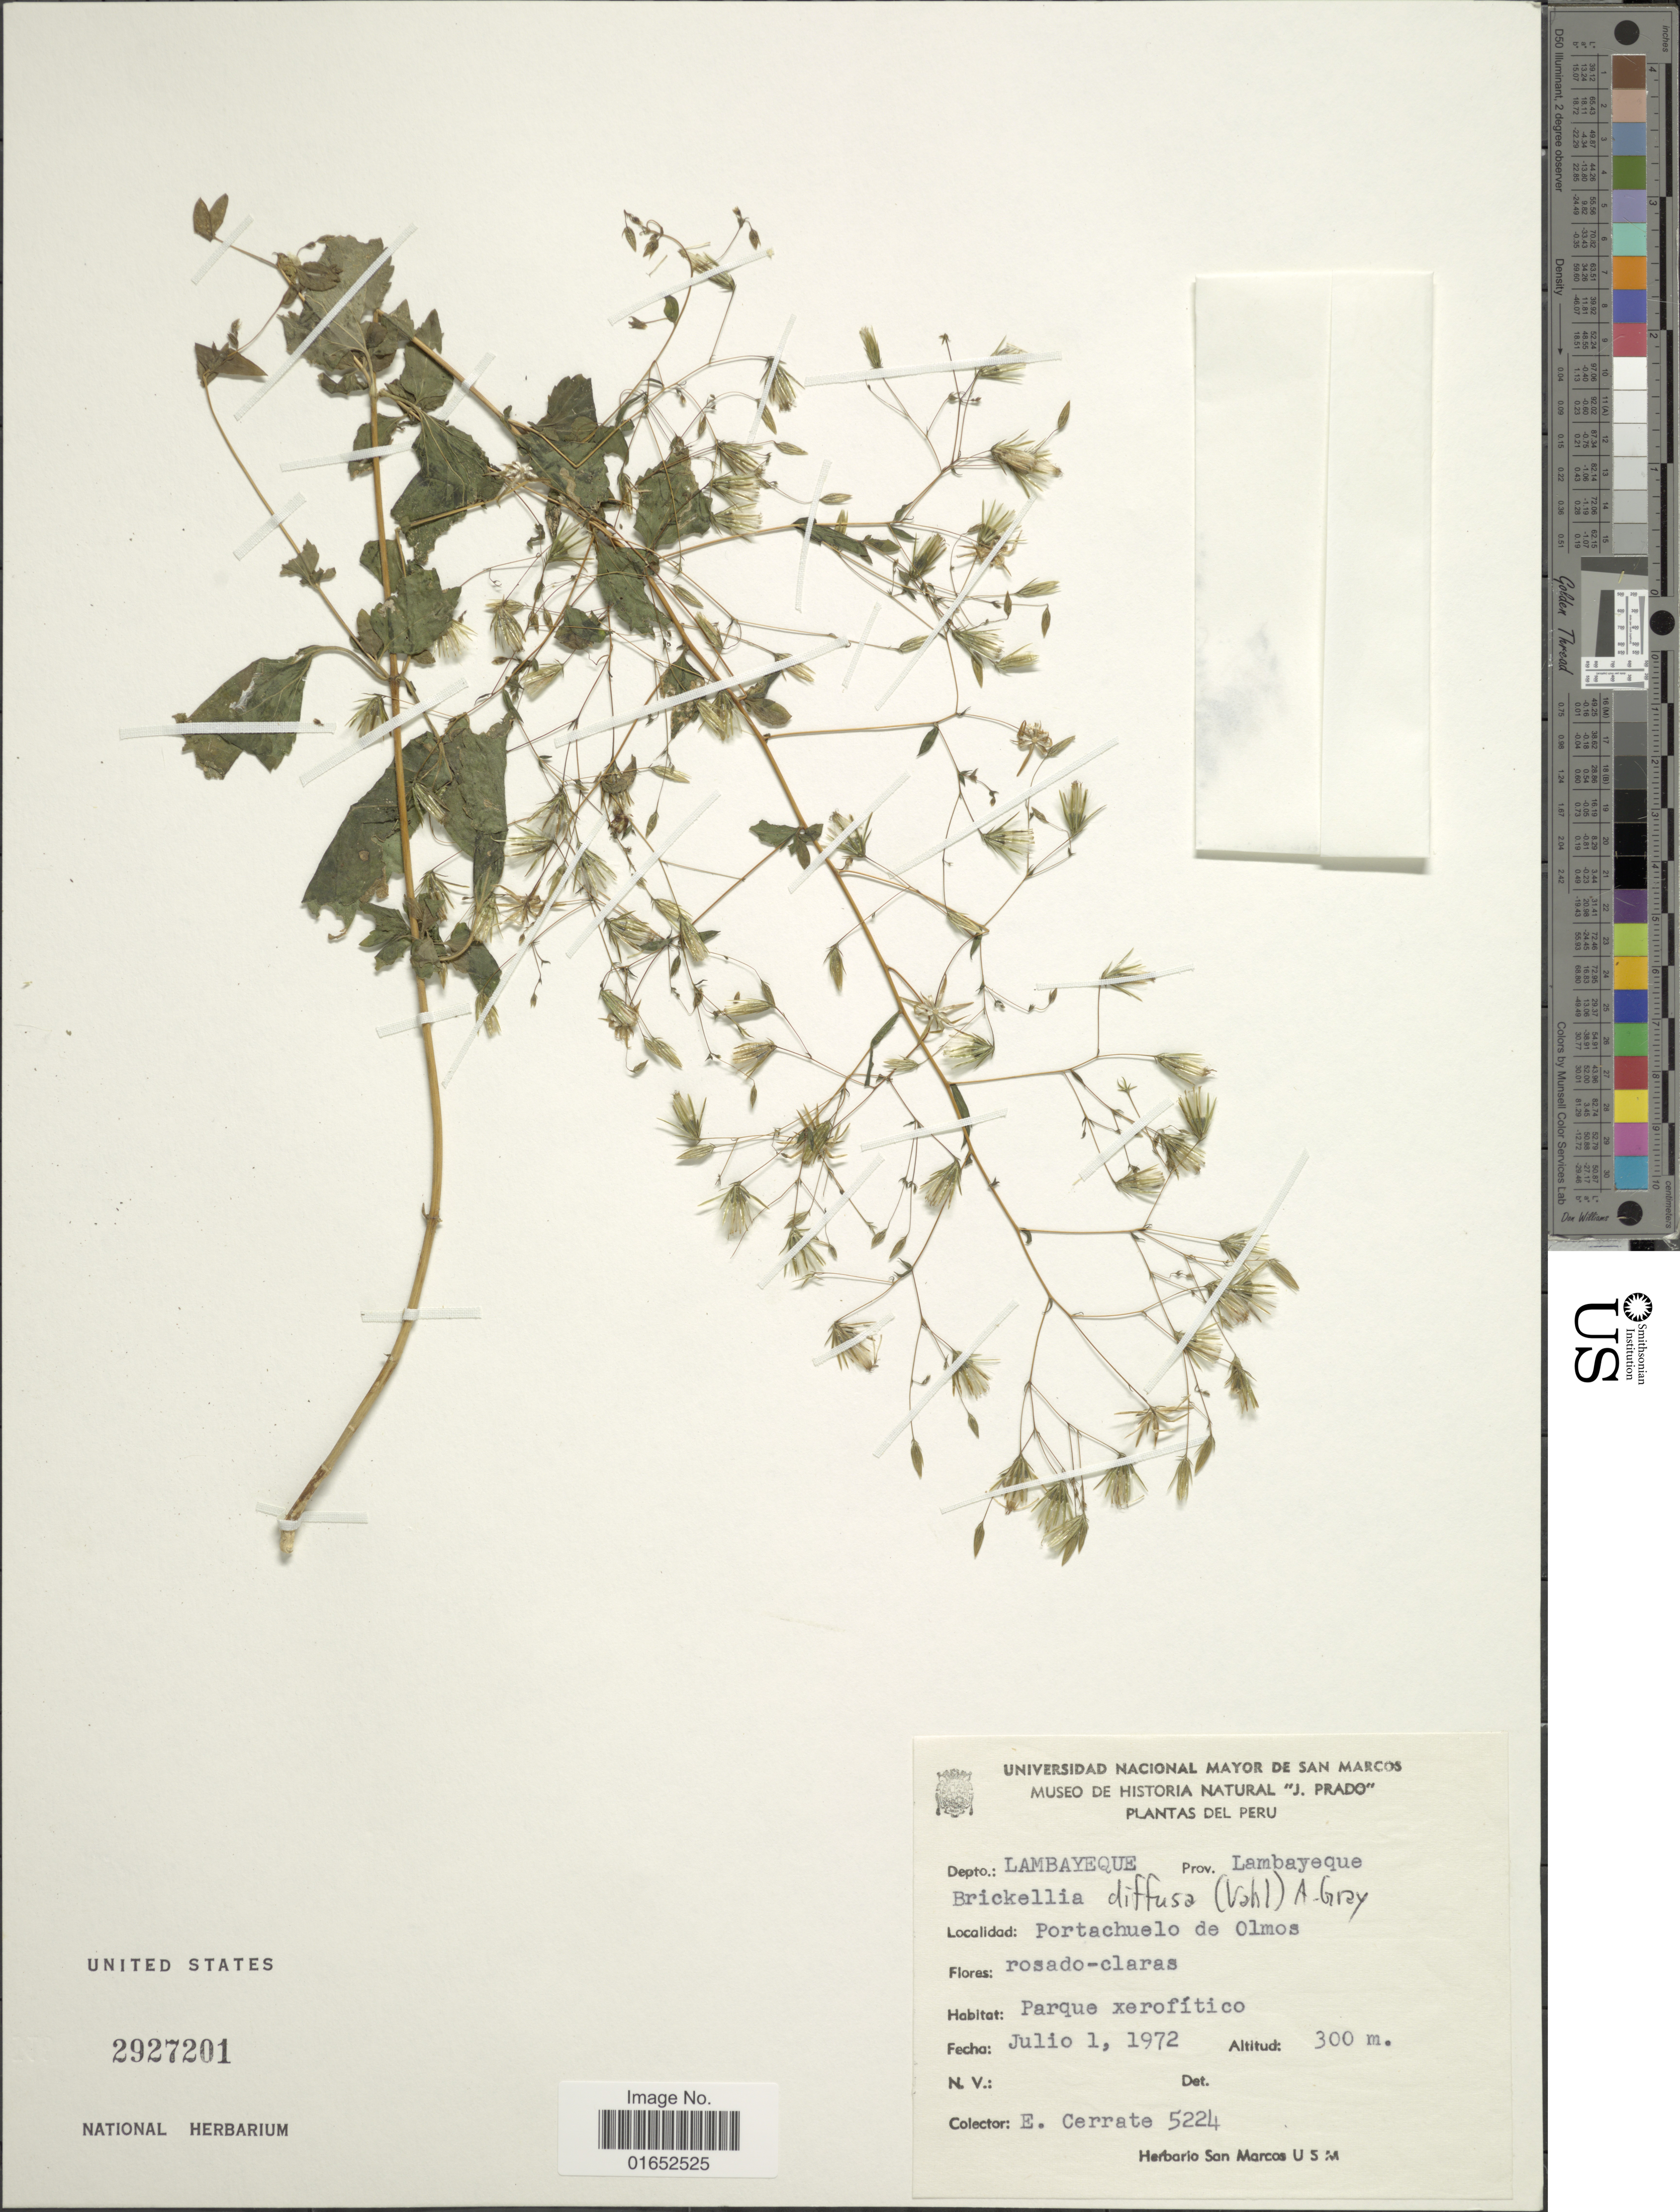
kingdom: Plantae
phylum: Tracheophyta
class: Magnoliopsida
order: Asterales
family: Asteraceae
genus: Brickellia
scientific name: Brickellia diffusa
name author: (Vahl) A. Gray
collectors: E. Cerrate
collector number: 5224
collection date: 1972-07-01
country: Peru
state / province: Lambayeque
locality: Depto. Lambayeque, Portachuelo de Olmos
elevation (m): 300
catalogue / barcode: US 2927201